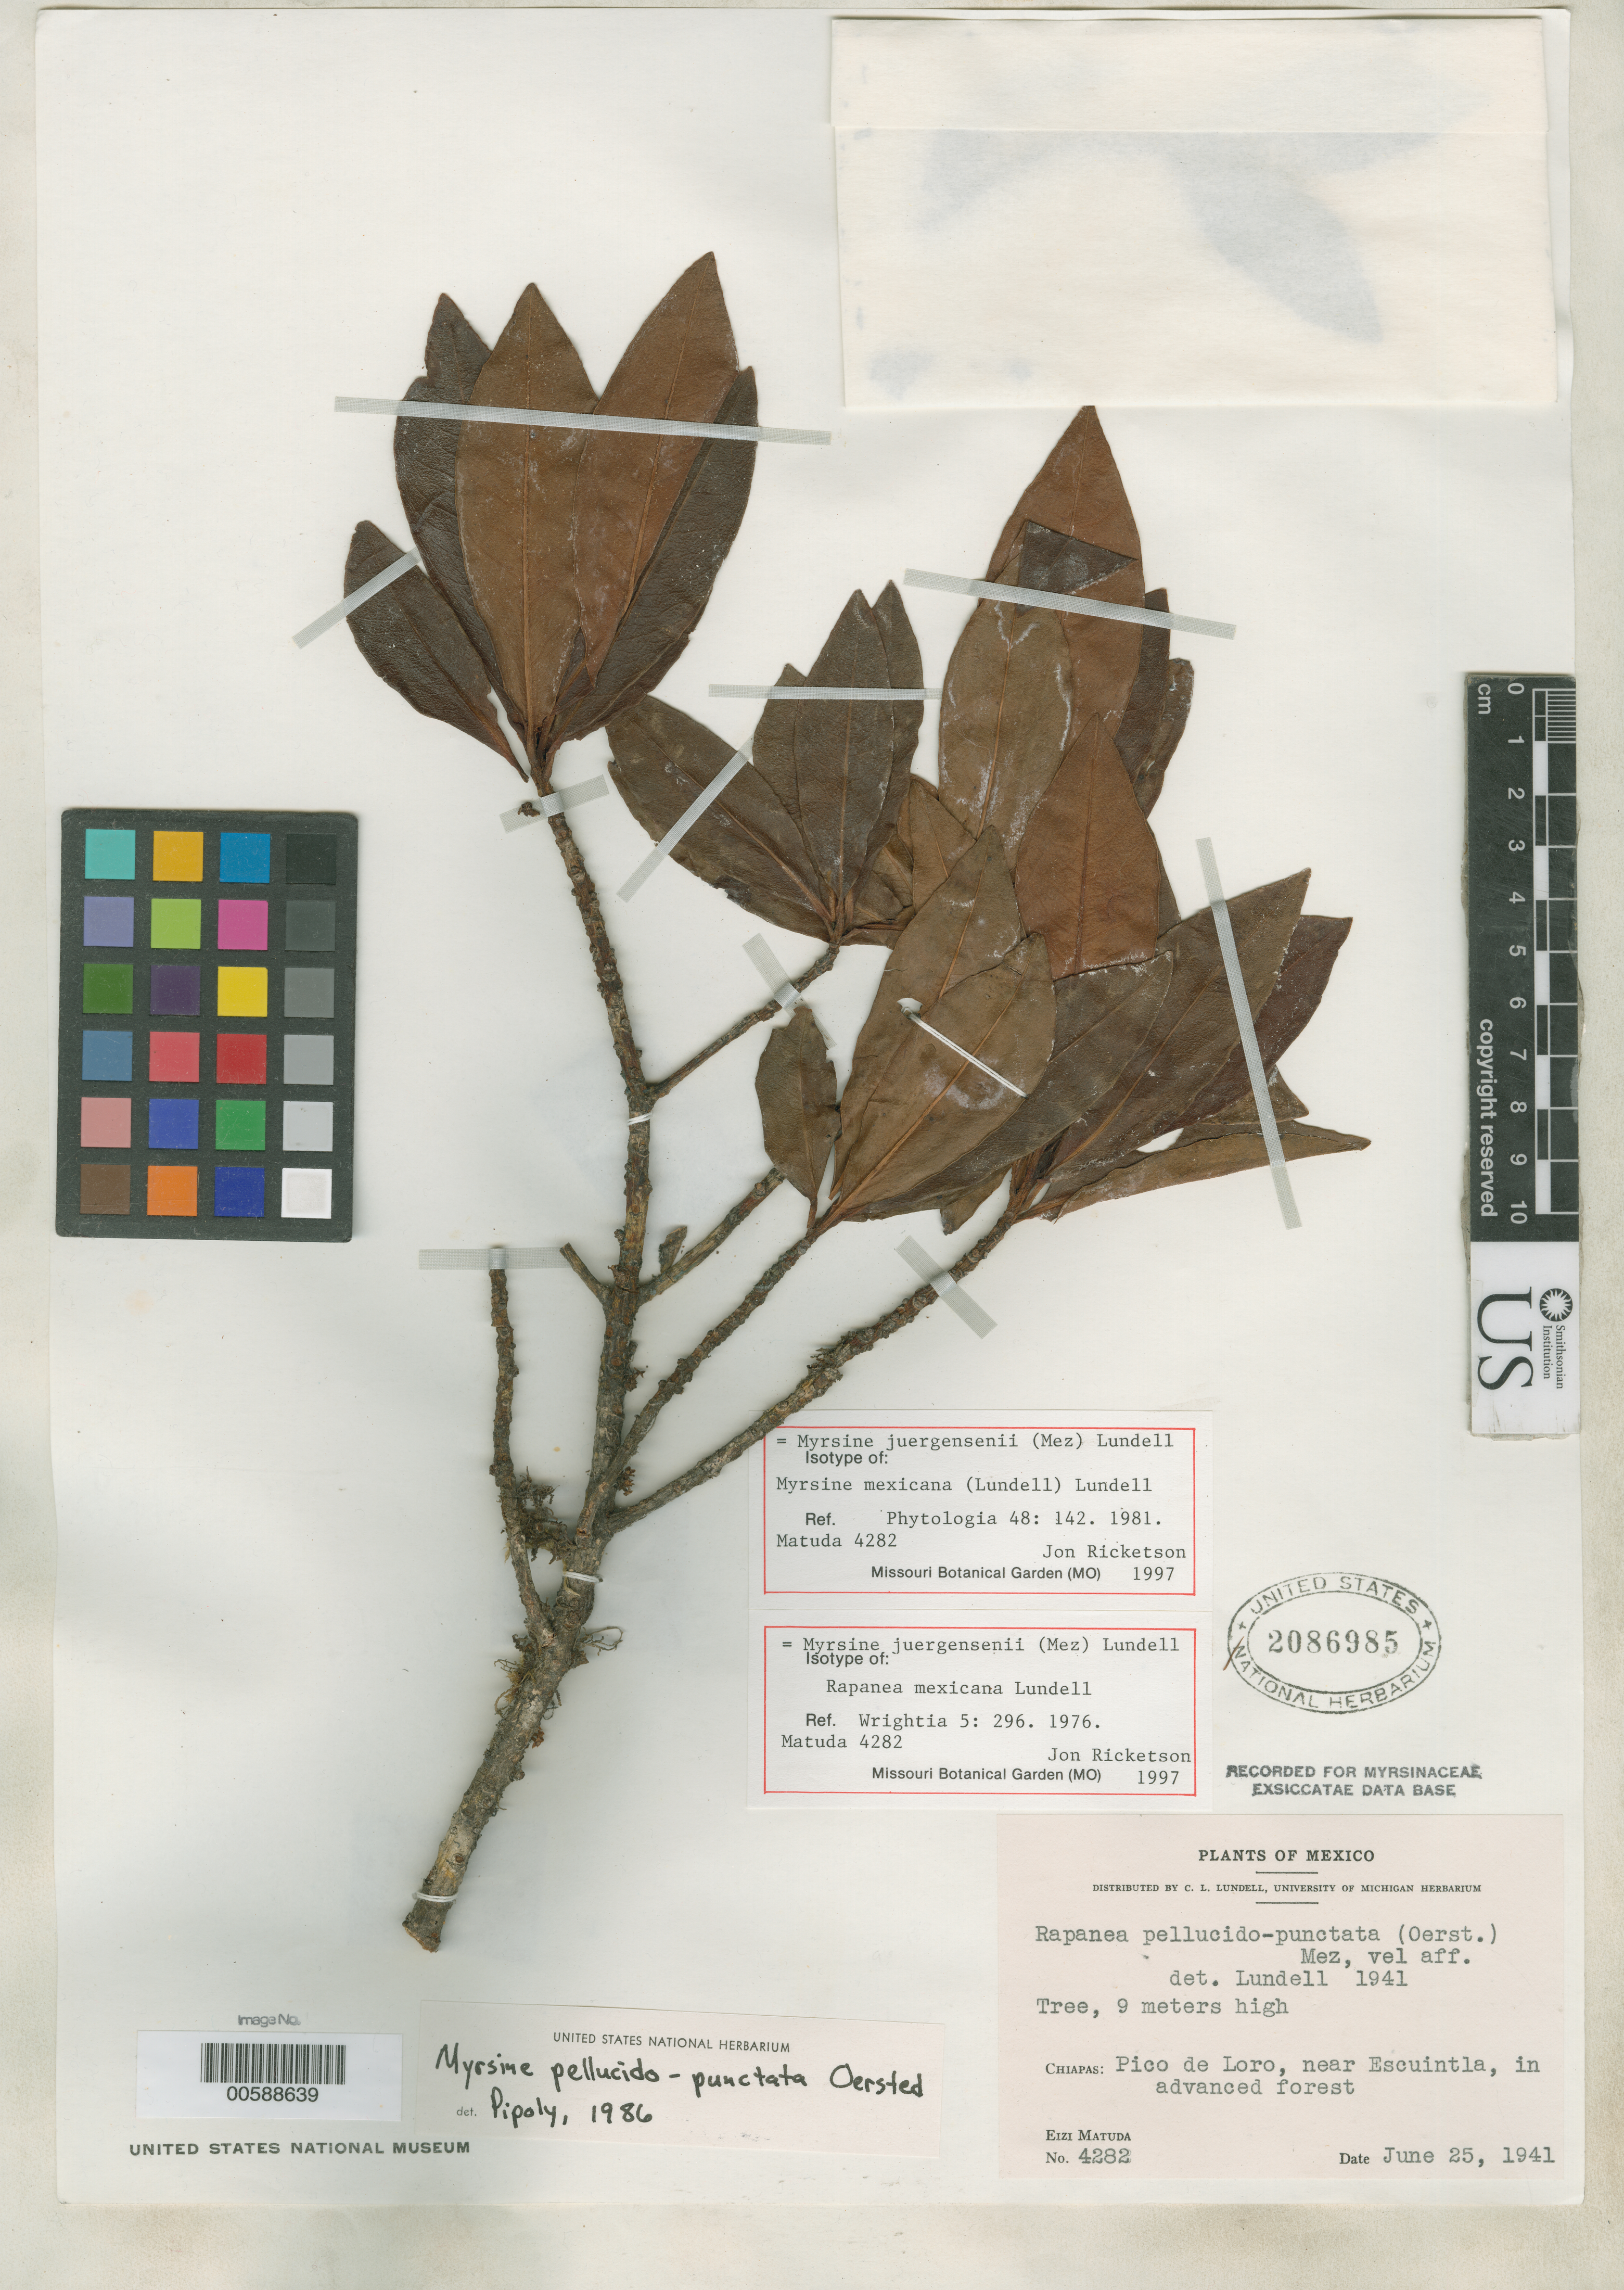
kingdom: Plantae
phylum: Tracheophyta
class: Magnoliopsida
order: Ericales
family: Primulaceae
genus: Rapanea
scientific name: Rapanea mexicana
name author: Lundell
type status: Isotype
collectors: E. Matuda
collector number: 4282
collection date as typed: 25 Jun 1941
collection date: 1941-06-25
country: Mexico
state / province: Chiapas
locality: Pico de Loro, near Escuintla.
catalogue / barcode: US 2086985